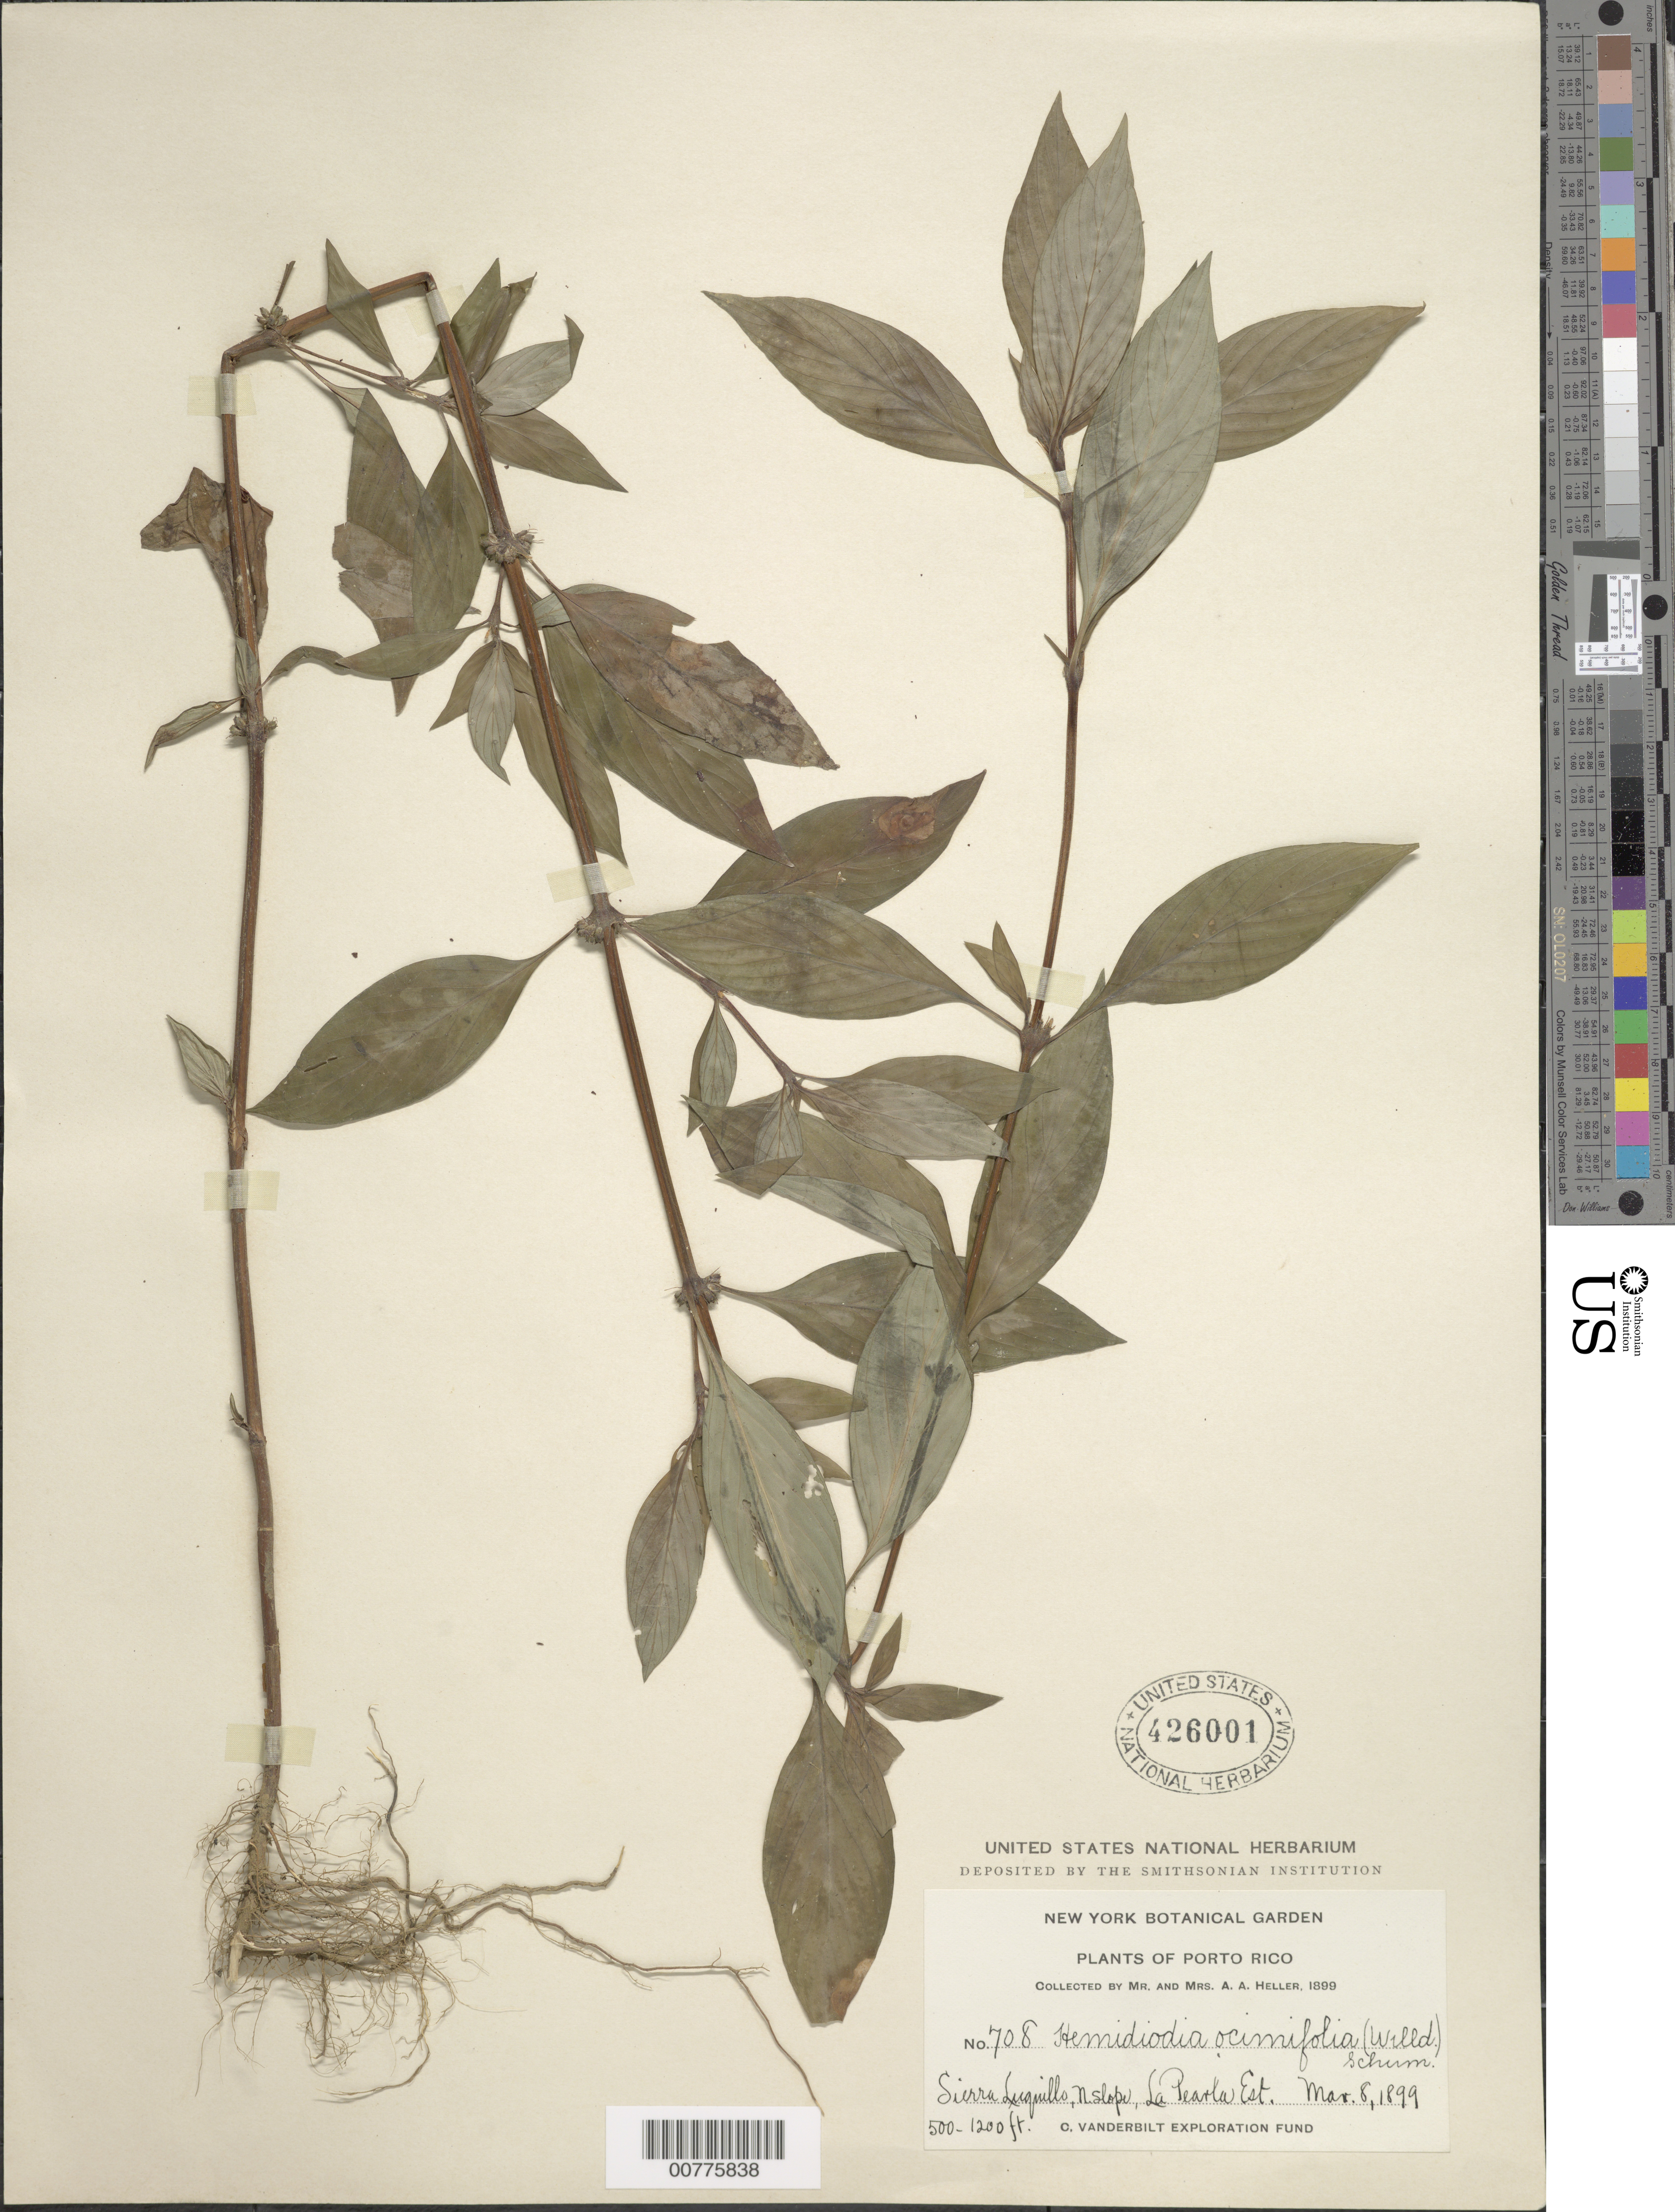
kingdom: Plantae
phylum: Tracheophyta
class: Magnoliopsida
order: Gentianales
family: Rubiaceae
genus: Spermacoce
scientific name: Spermacoce ocymifolia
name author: Willd. ex Roem. & Schult.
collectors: A. A. Heller & E. G. Heller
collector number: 708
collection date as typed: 08 Mar 1899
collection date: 1899-03-08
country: Puerto Rico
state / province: Luquillo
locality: Sierra Luquillo, N slope, La Pearla Est.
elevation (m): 152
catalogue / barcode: US 426001